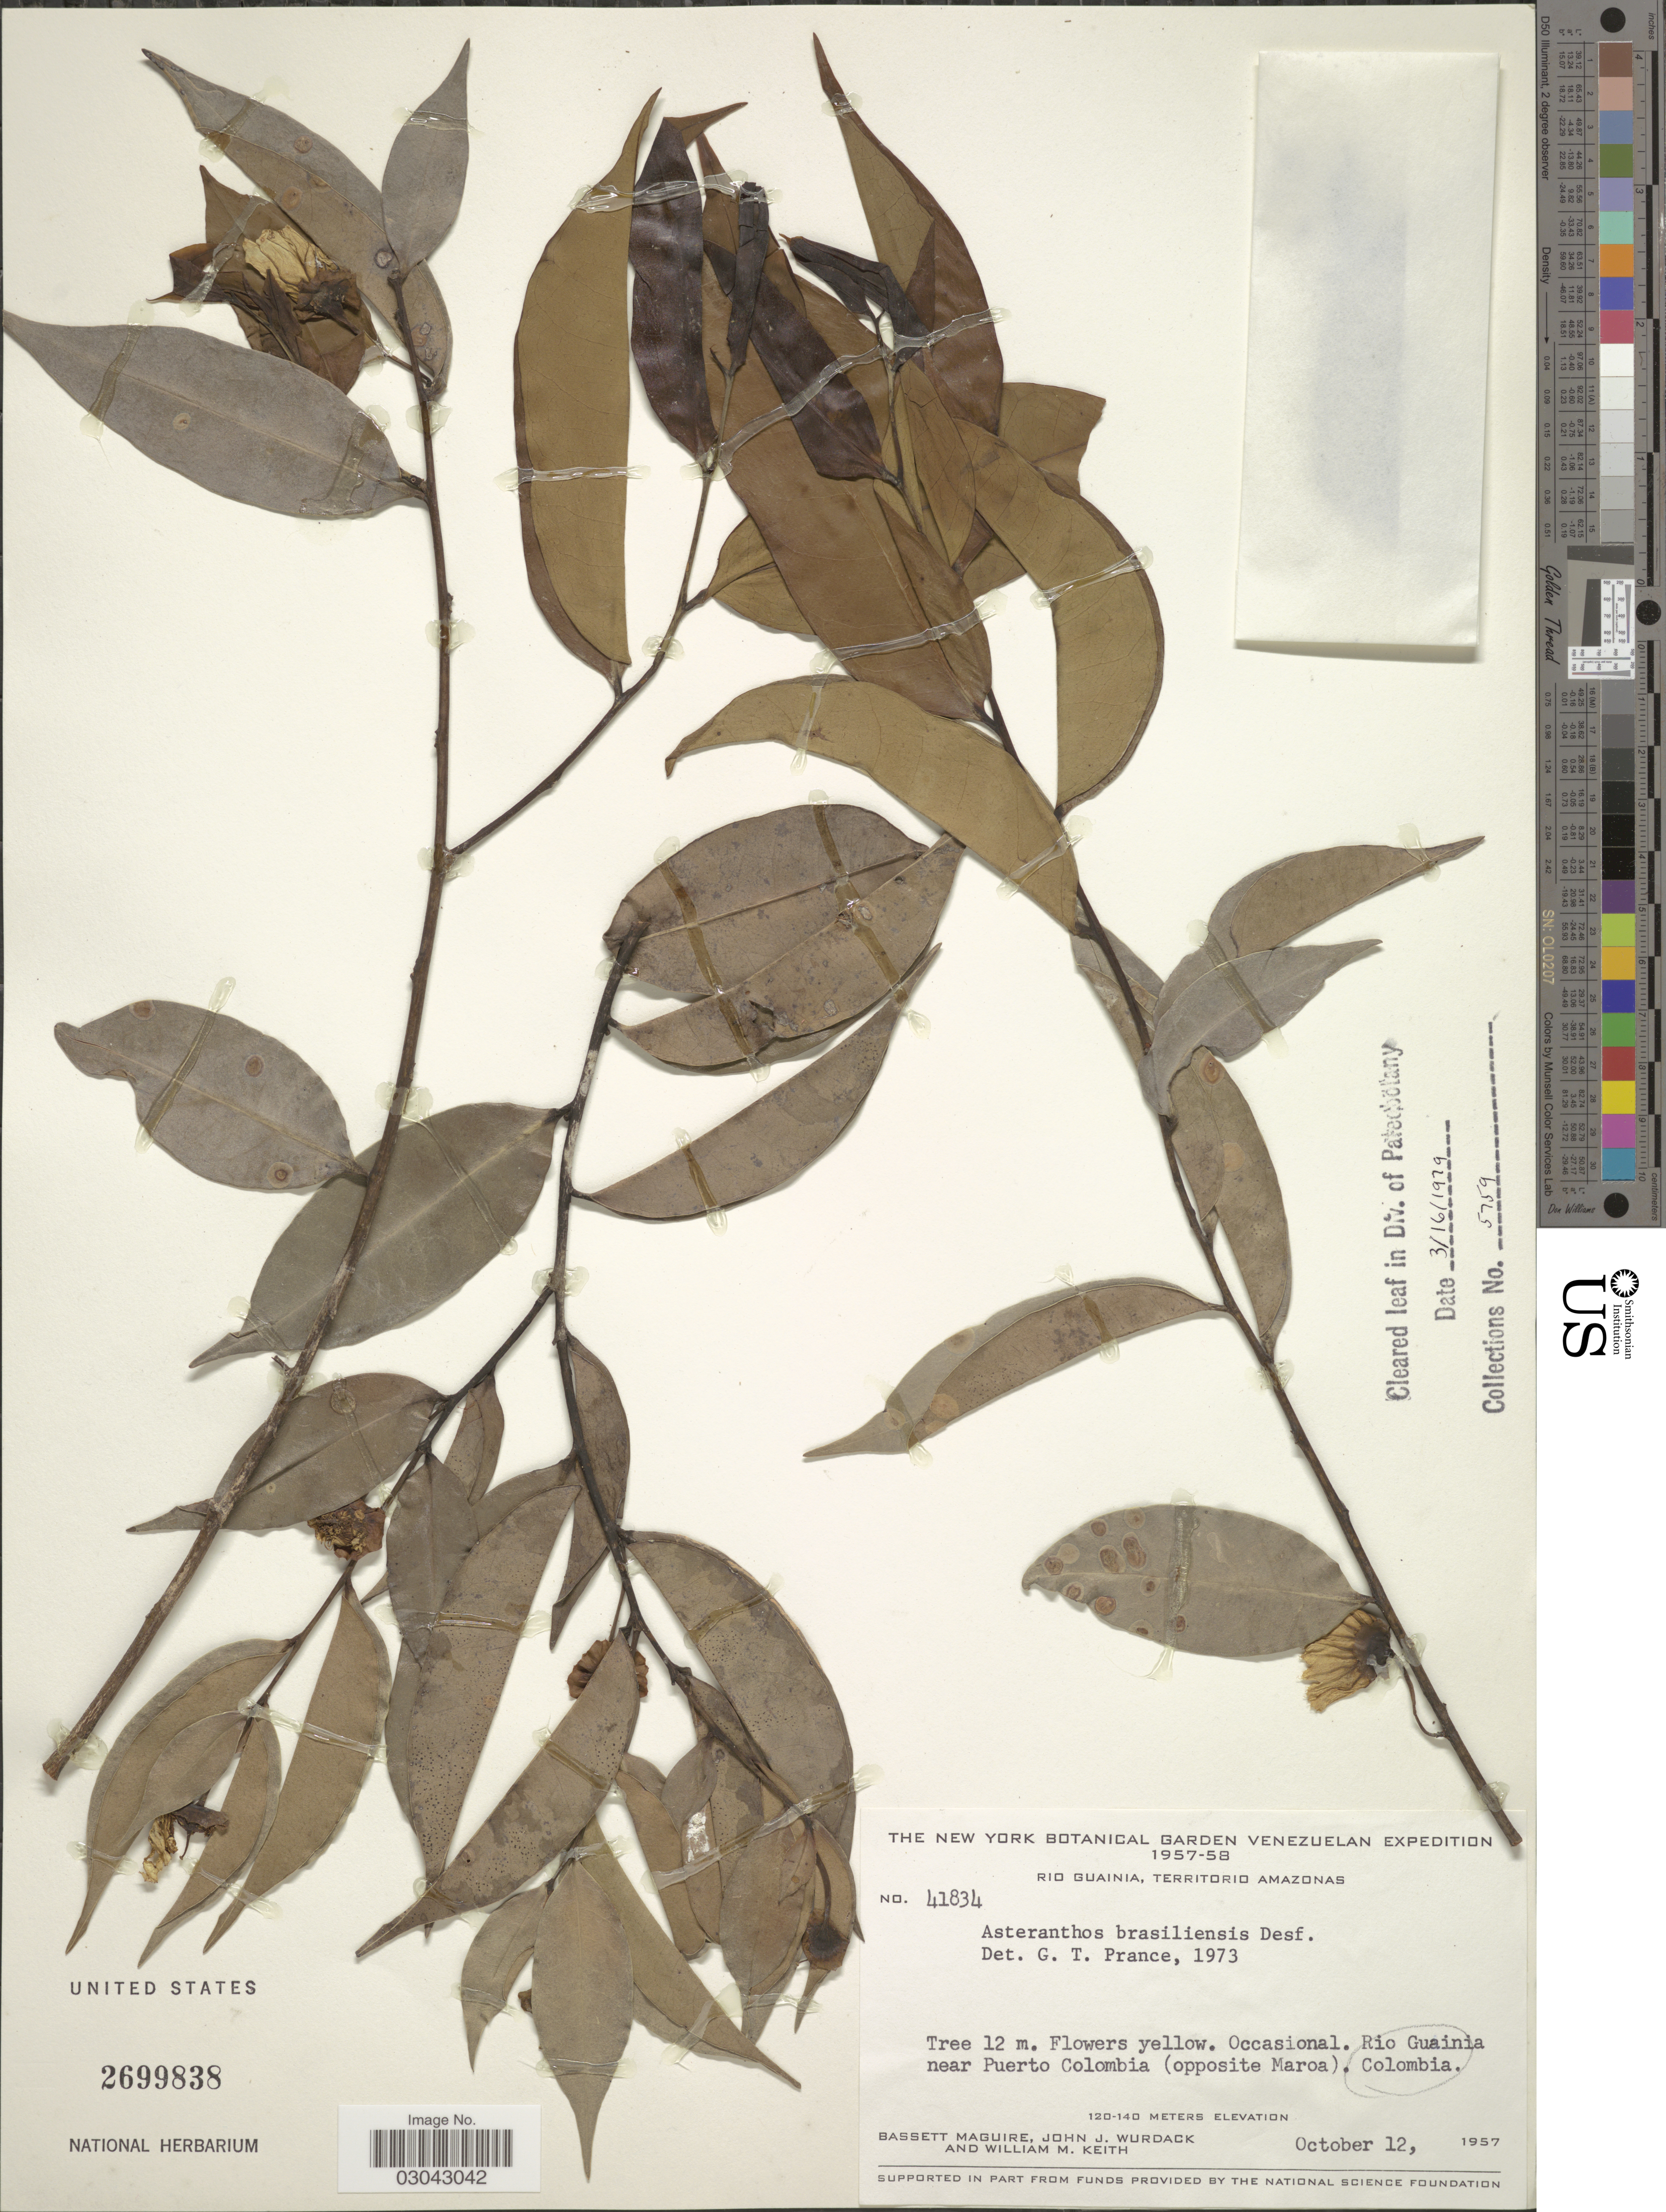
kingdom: Plantae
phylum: Tracheophyta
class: Magnoliopsida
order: Ericales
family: Lecythidaceae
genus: Asteranthos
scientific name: Asteranthos brasiliensis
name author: Desf.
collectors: B. Maguire, J. J. Wurdack & W. Keith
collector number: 41834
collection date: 1957-10-12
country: Colombia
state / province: Amazônas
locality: Rio Guainia near Puerto Colombia (opposite Maroa).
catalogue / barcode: US 2699838